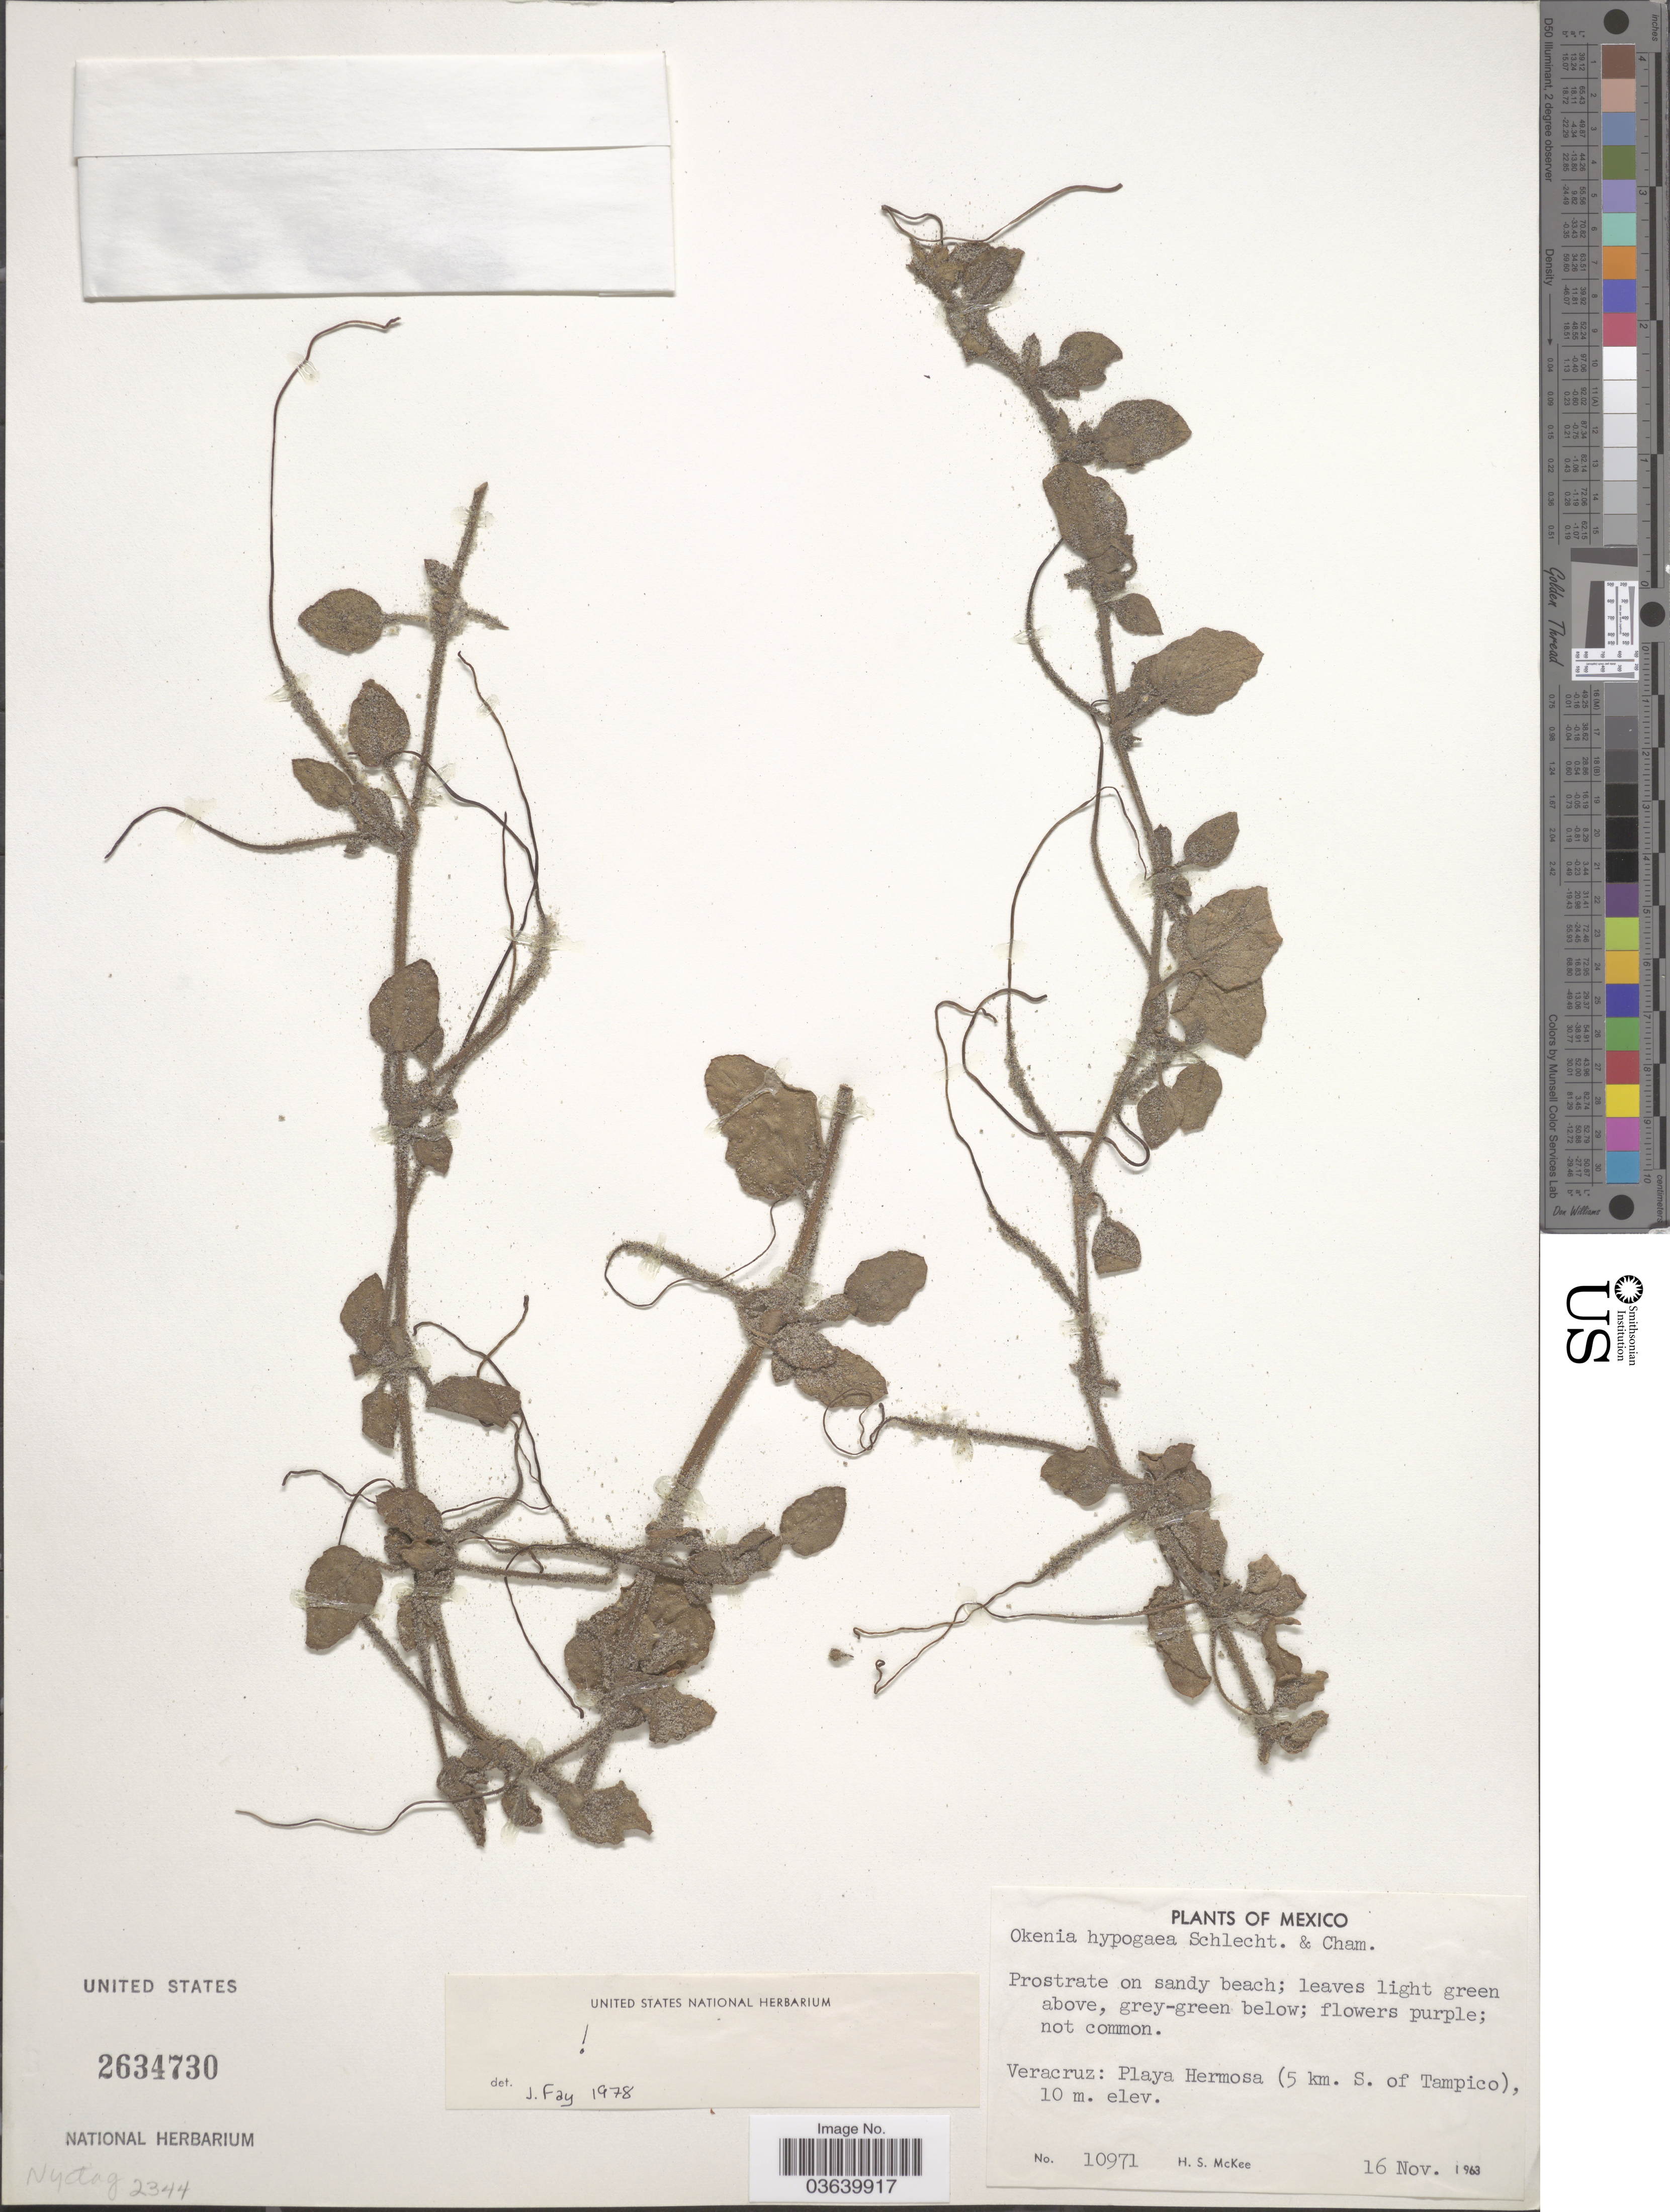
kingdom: Plantae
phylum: Tracheophyta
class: Magnoliopsida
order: Caryophyllales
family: Nyctaginaceae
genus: Okenia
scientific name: Okenia hypogaea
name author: Schltdl. & Cham.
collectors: H. S. McKee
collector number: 10971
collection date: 1963-11-16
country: Mexico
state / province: Veracruz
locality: Veracruz: Playa Hermosa (5 km. S. of Tampico).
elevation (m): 10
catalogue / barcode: US 2634730